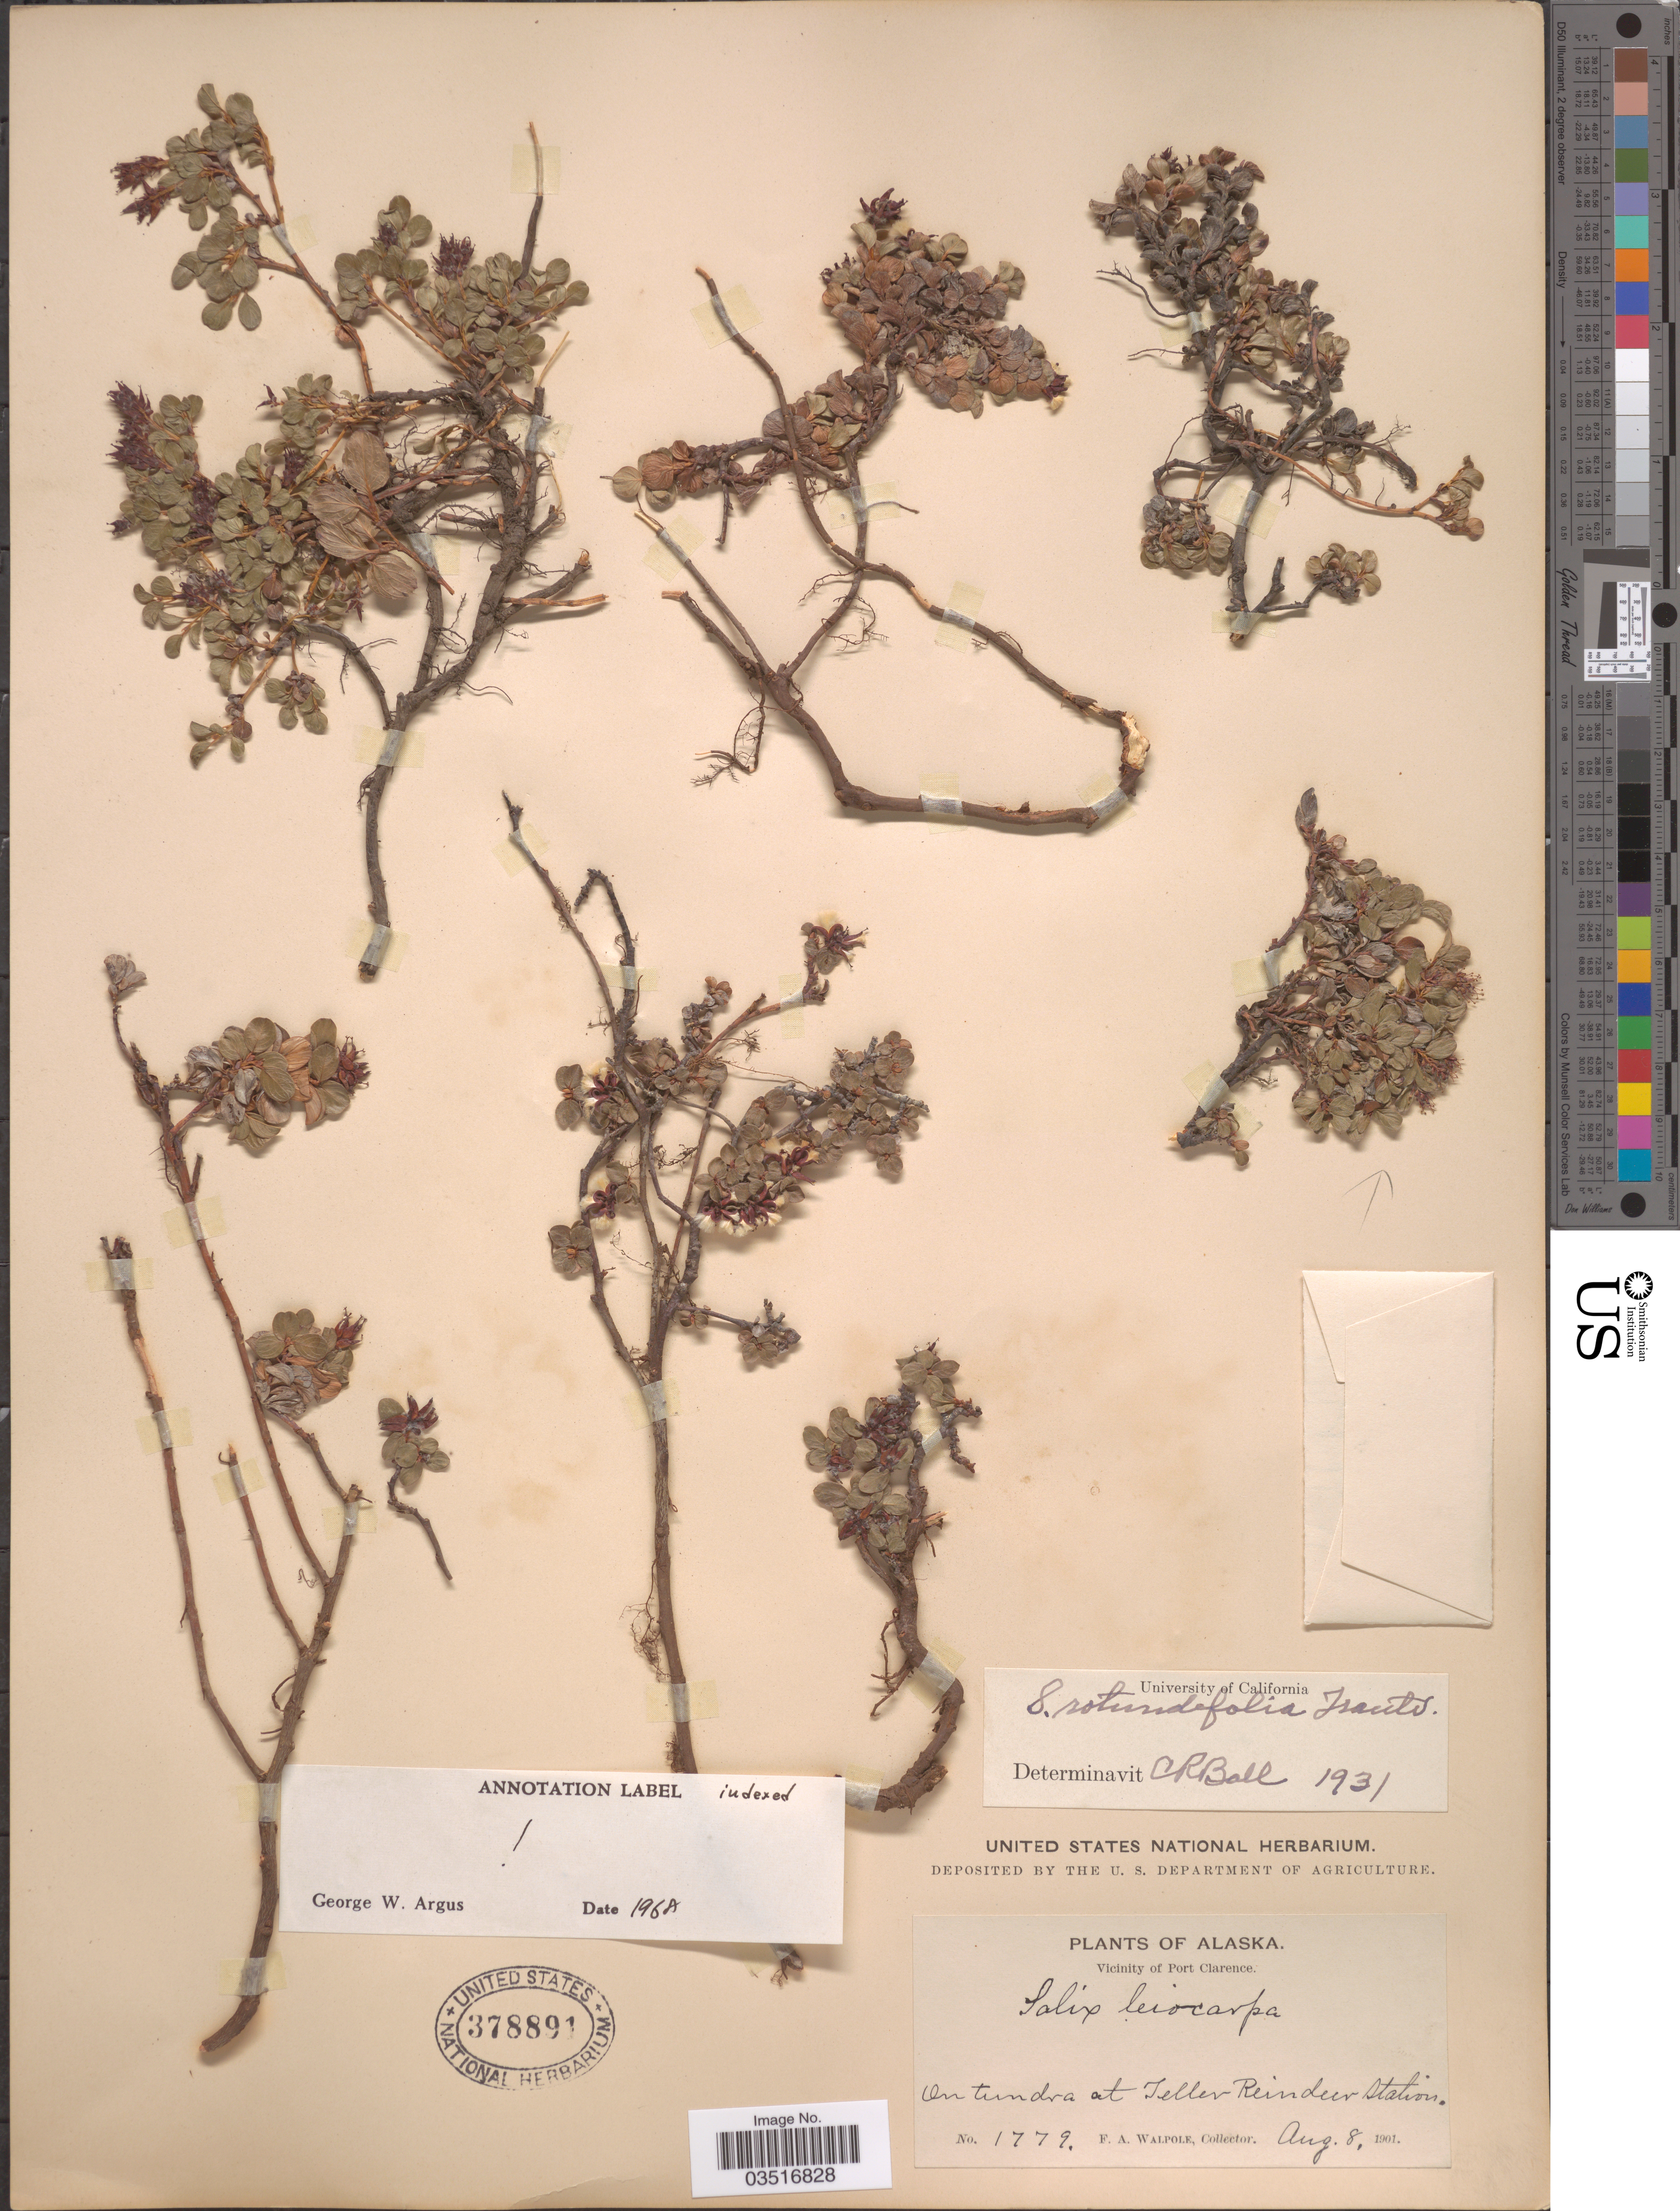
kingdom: Plantae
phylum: Tracheophyta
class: Magnoliopsida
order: Malpighiales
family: Salicaceae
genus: Salix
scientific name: Salix rotundifolia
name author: Trautv.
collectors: F. Walpole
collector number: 1779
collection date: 1901-08-08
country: United States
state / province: Alaska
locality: Vicinity of Port Clarence. On tundra at Teller Reindeer Station.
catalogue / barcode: US 378891